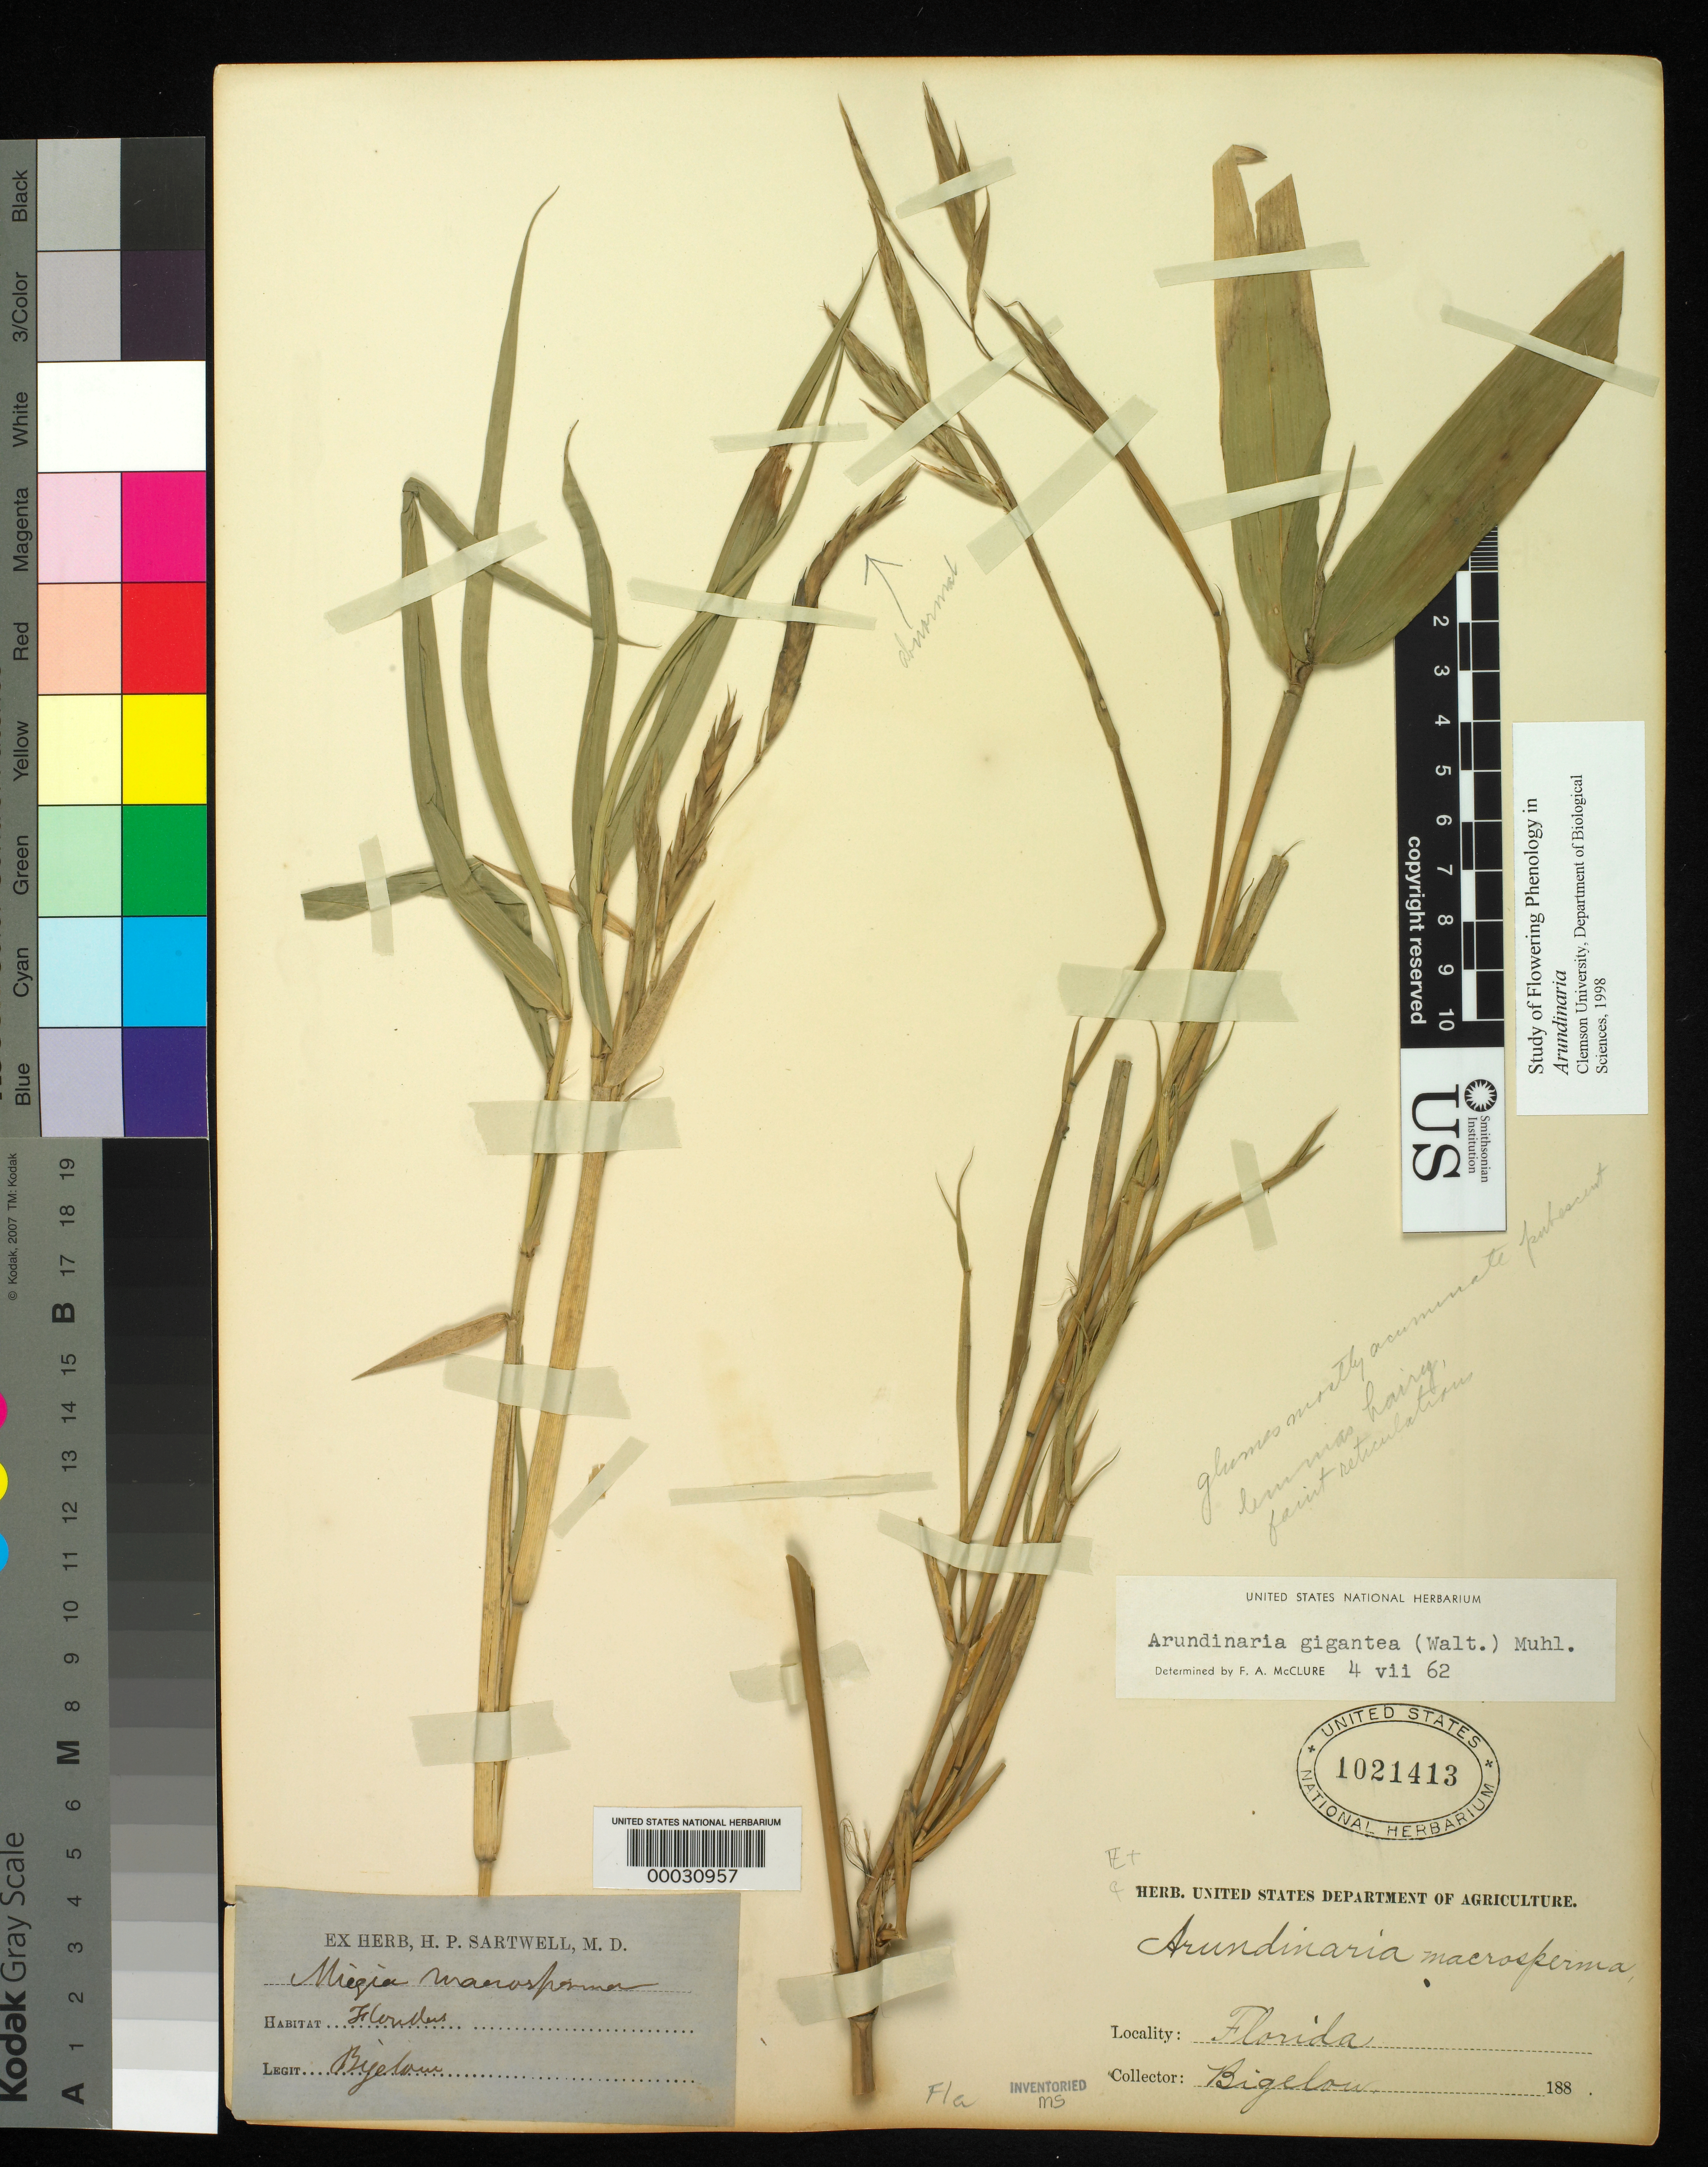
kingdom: Plantae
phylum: Tracheophyta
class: Liliopsida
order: Poales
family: Poaceae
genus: Arundinaria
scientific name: Arundinaria gigantea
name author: (Walter) Muhl.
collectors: J. M. Bigelow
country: United States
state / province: Florida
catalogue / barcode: US 1021413